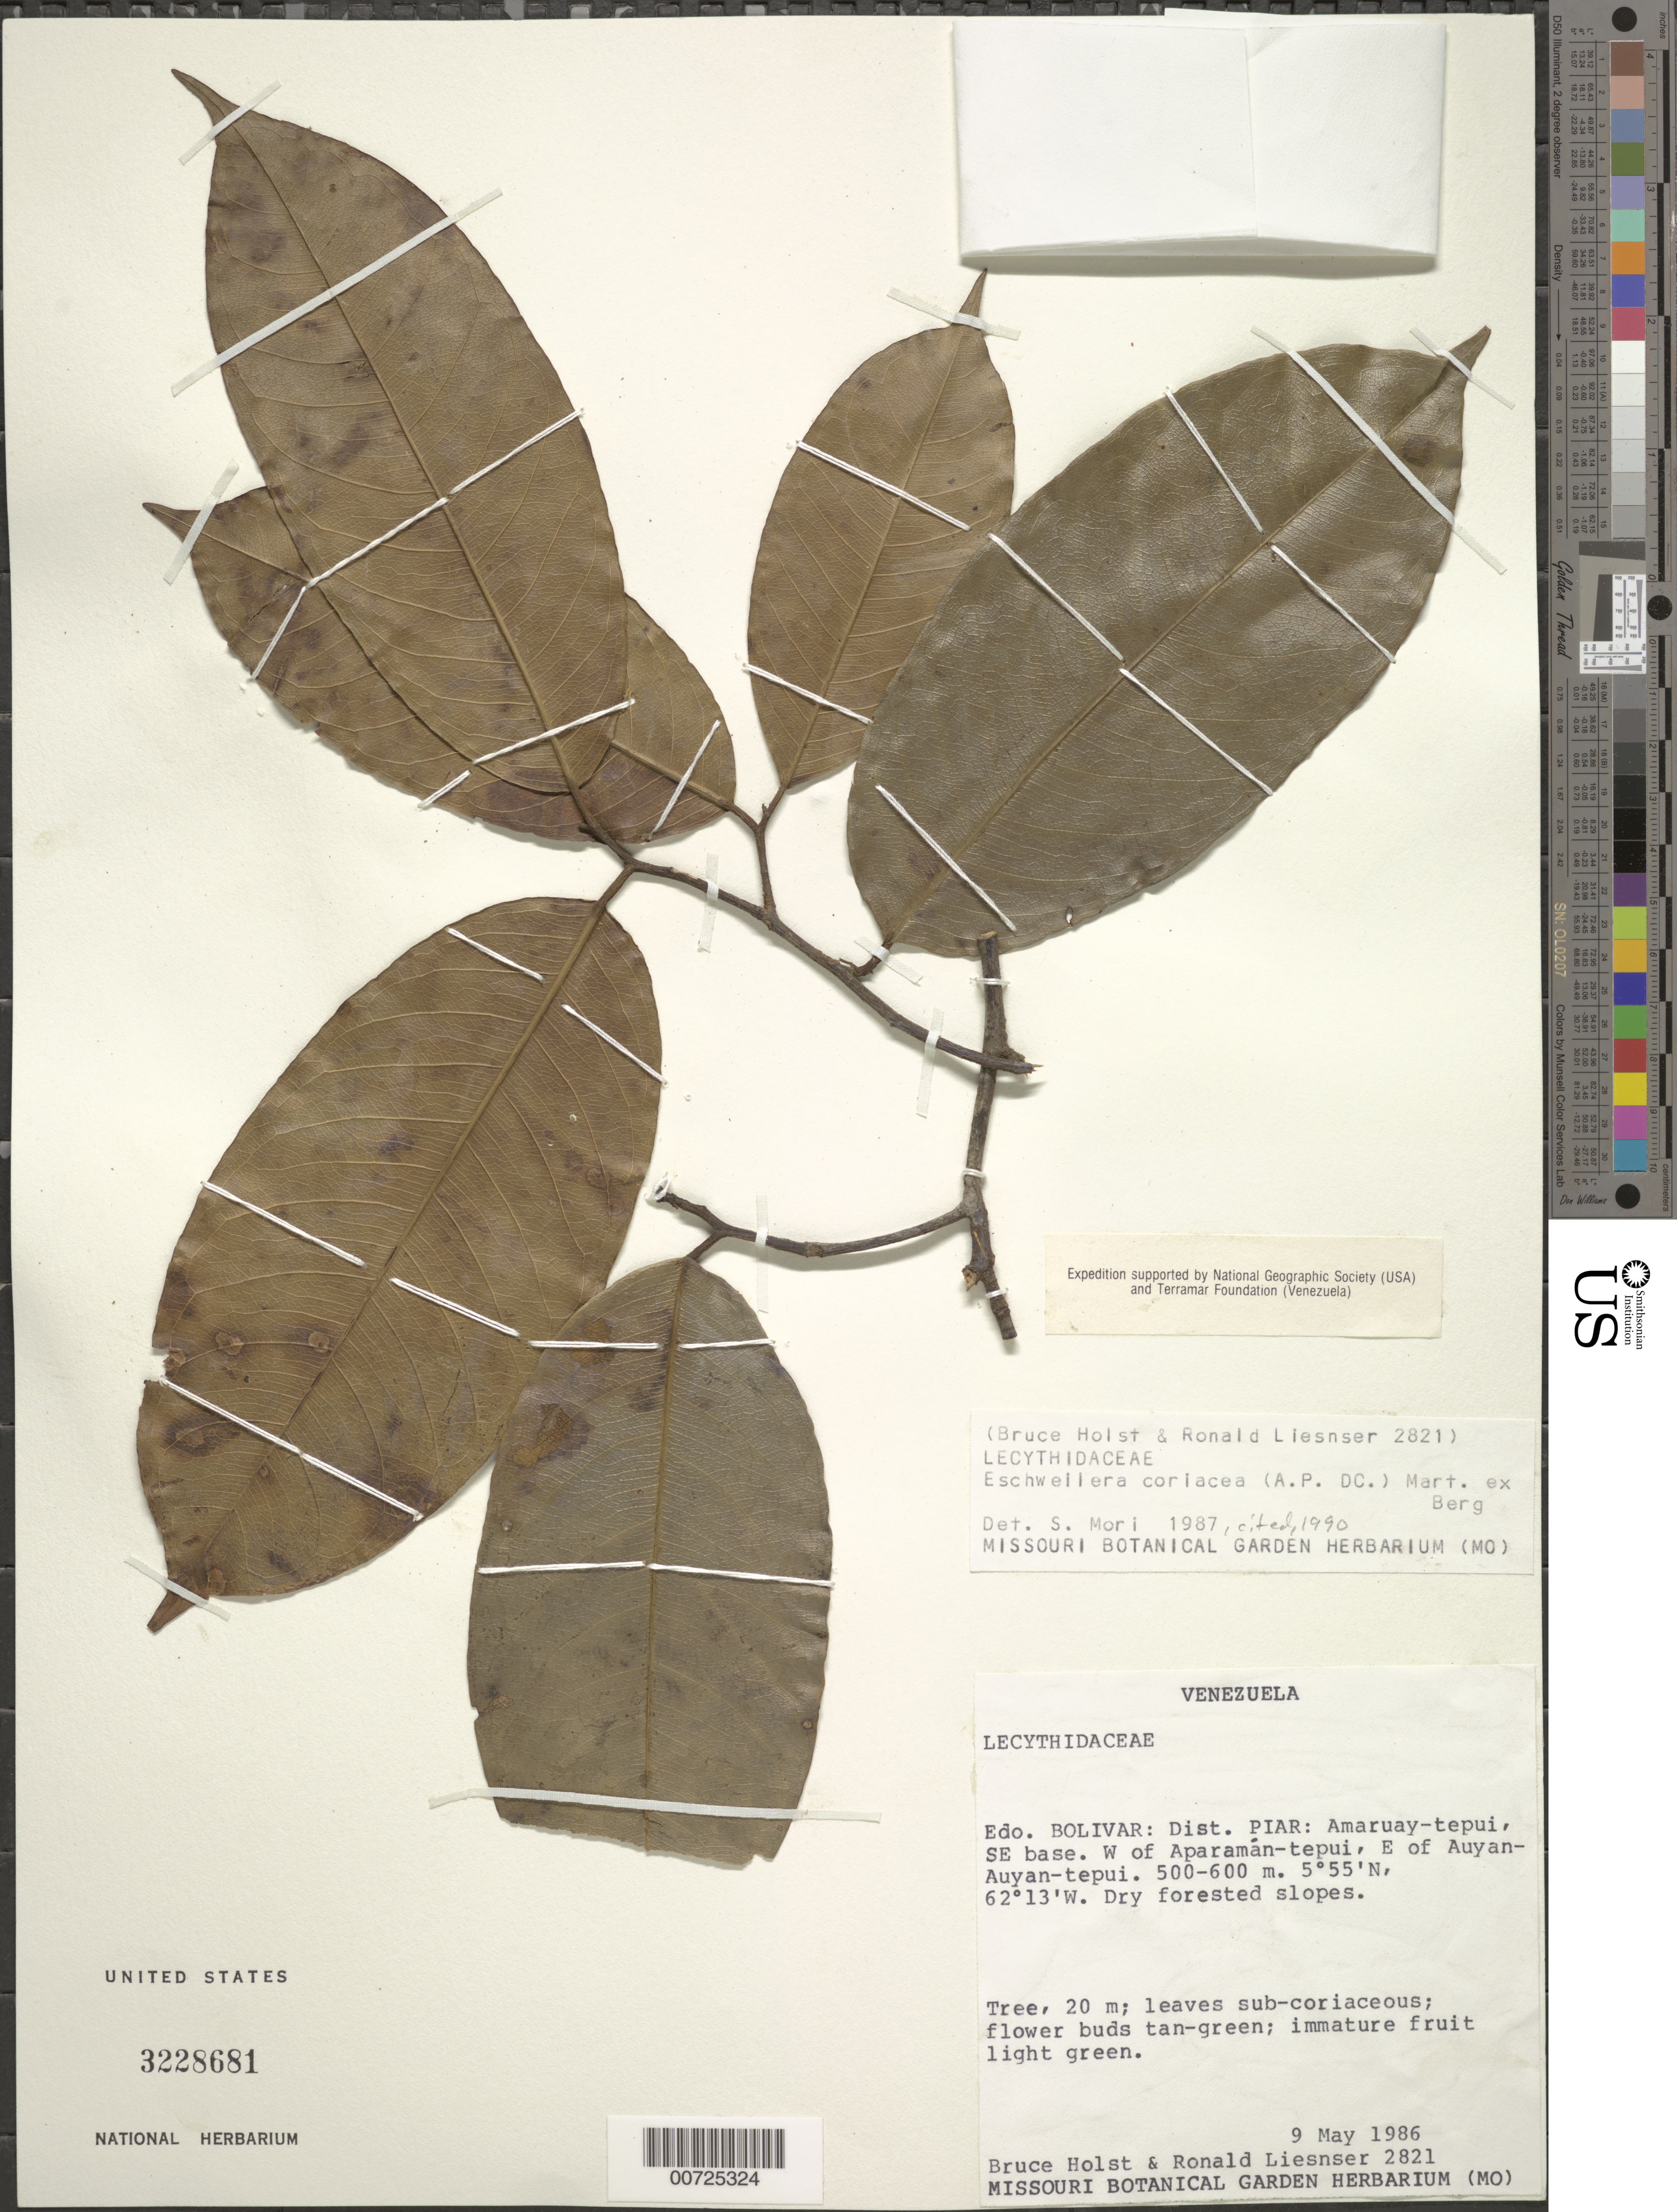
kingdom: Plantae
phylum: Tracheophyta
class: Magnoliopsida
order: Ericales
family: Lecythidaceae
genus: Eschweilera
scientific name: Eschweilera coriacea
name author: (DC.) S.A. Mori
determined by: Mori, Scott A.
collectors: B. Holst & R. L. Liesner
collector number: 2821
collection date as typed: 9-May-86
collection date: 1986-05-09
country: Venezuela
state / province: Bolívar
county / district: Piar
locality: Amaruay-tepuí, E of Auyan-tepuí, W of Aparaman-tepuí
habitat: Dry forested slopes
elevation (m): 500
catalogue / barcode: US 3228681